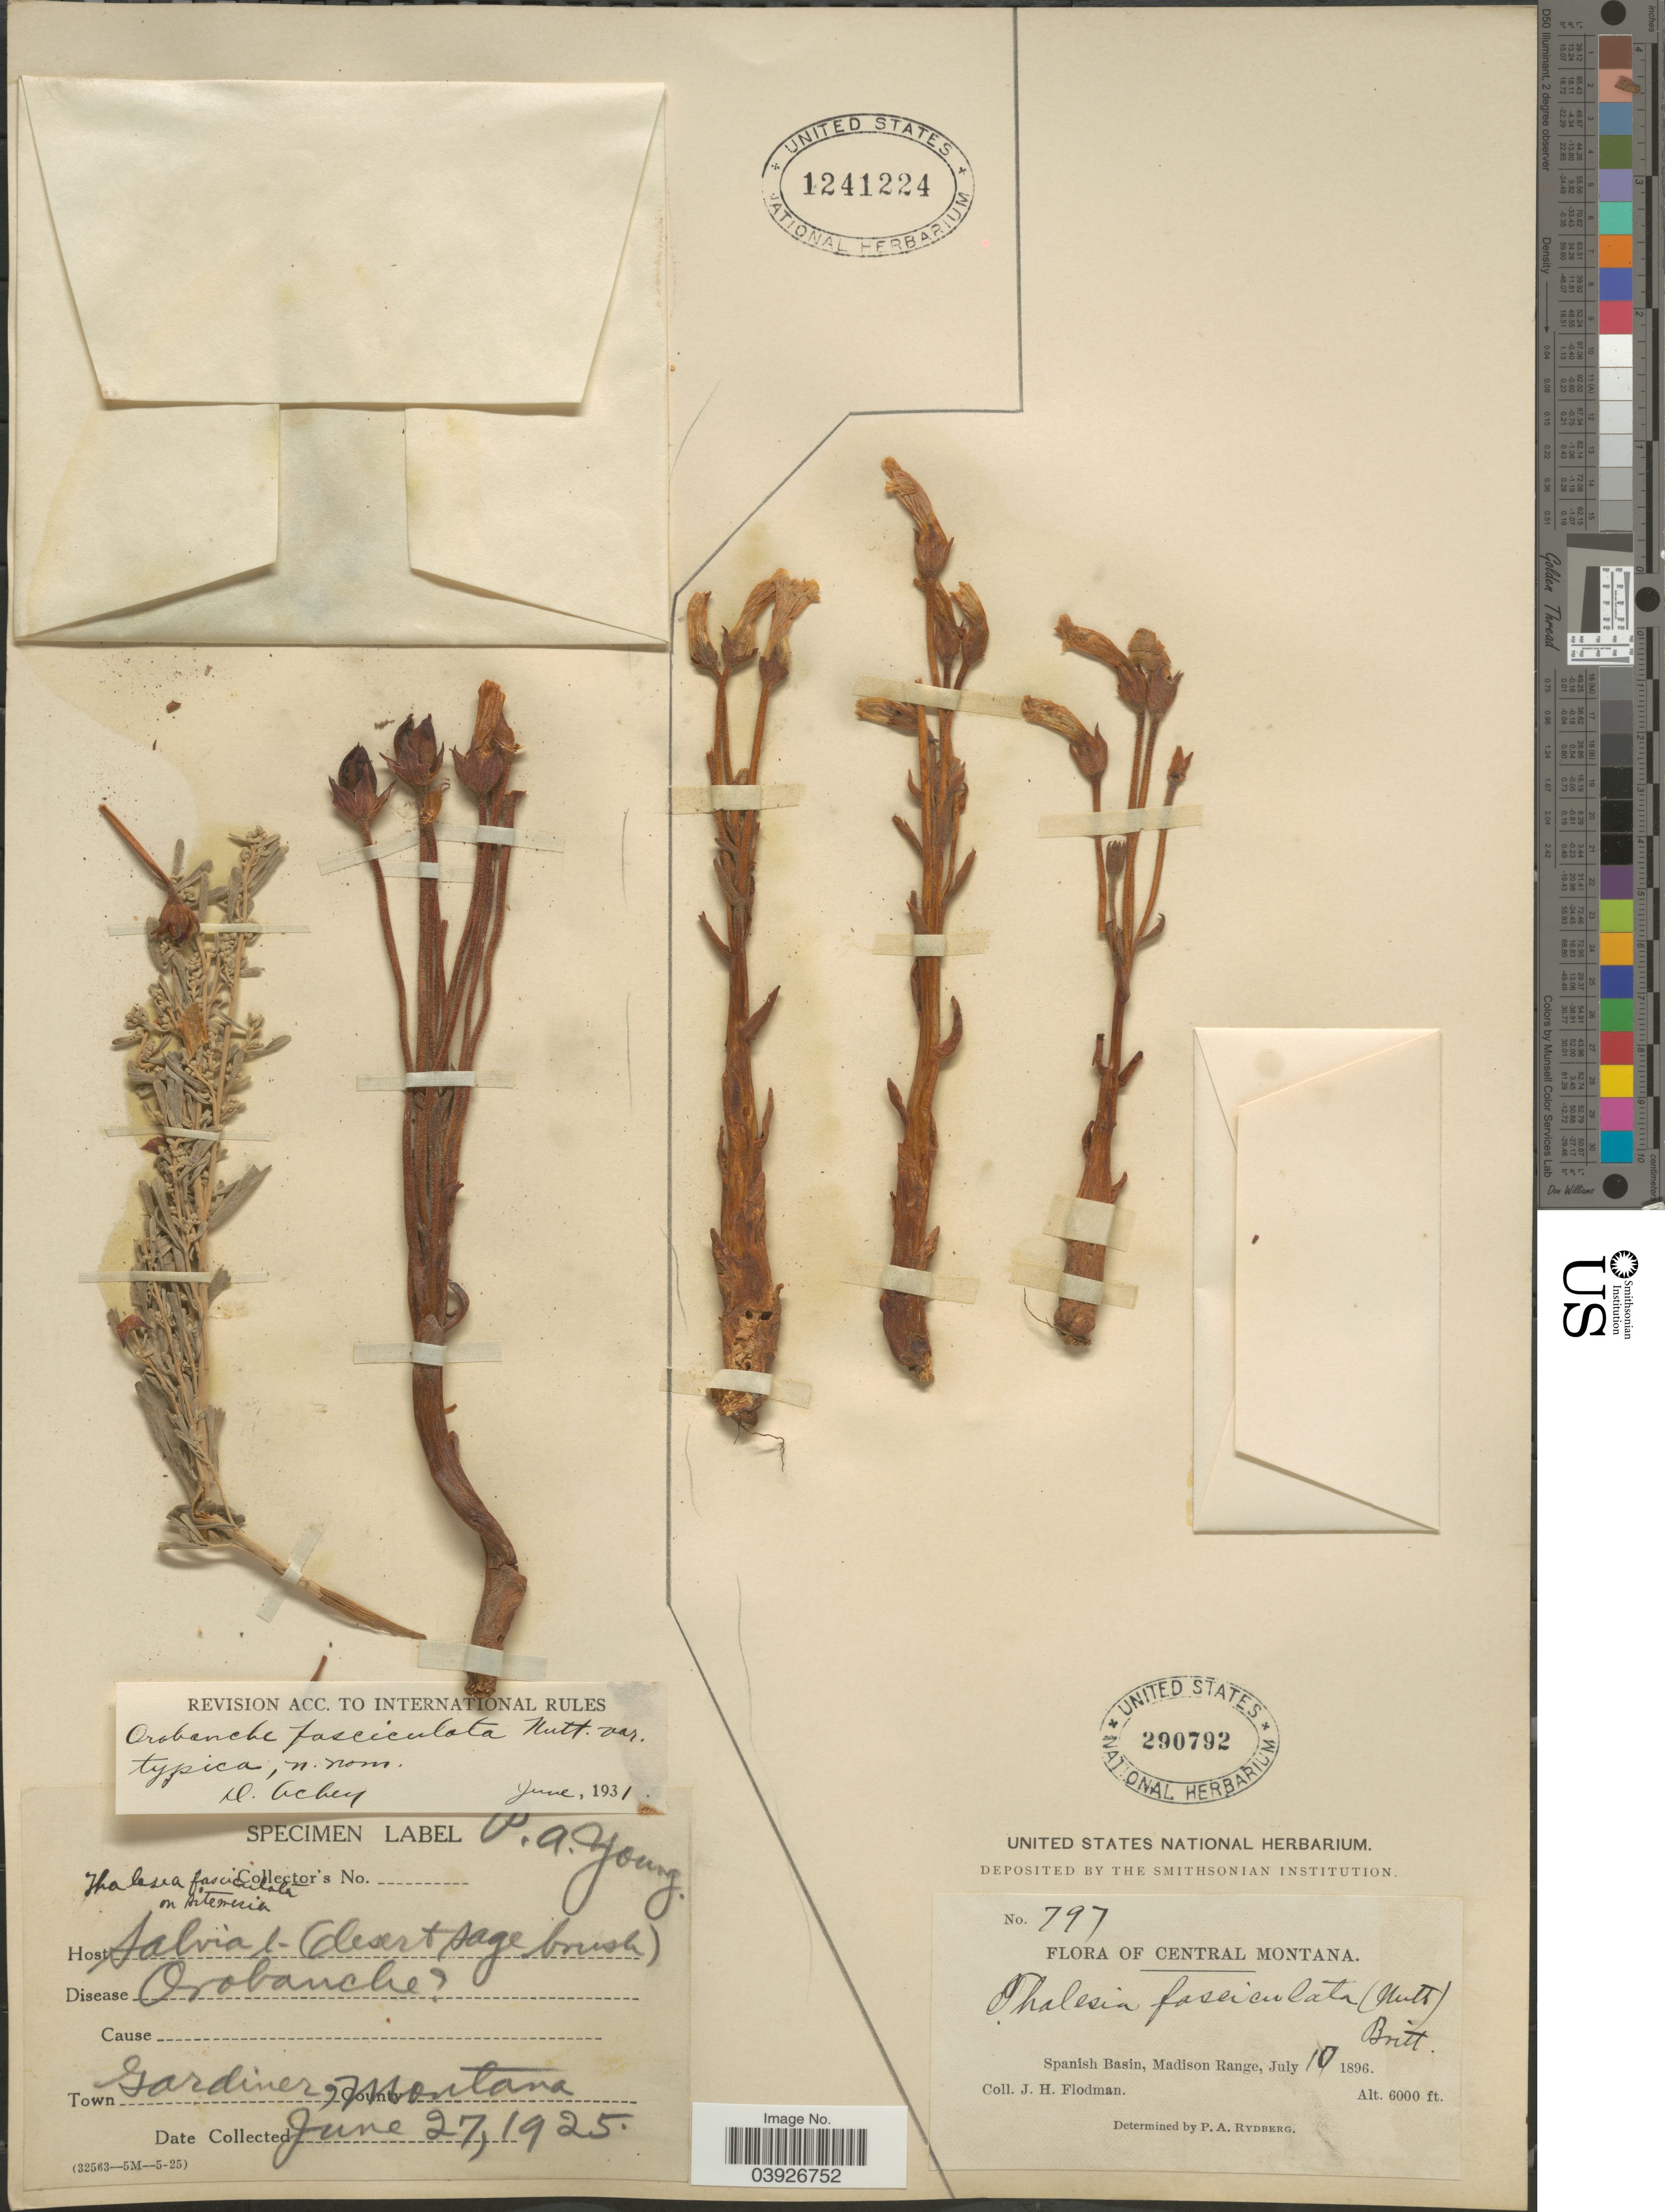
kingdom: Plantae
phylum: Tracheophyta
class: Magnoliopsida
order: Lamiales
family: Orobanchaceae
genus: Aphyllon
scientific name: Aphyllon fasciculatum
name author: (Nutt.) Torr. & A. Gray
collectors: J. Flodman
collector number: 797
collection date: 1896-07-10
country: United States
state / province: Montana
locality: Central Montana. Spanish Basin, Madison Range.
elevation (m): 1829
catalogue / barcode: US 290792